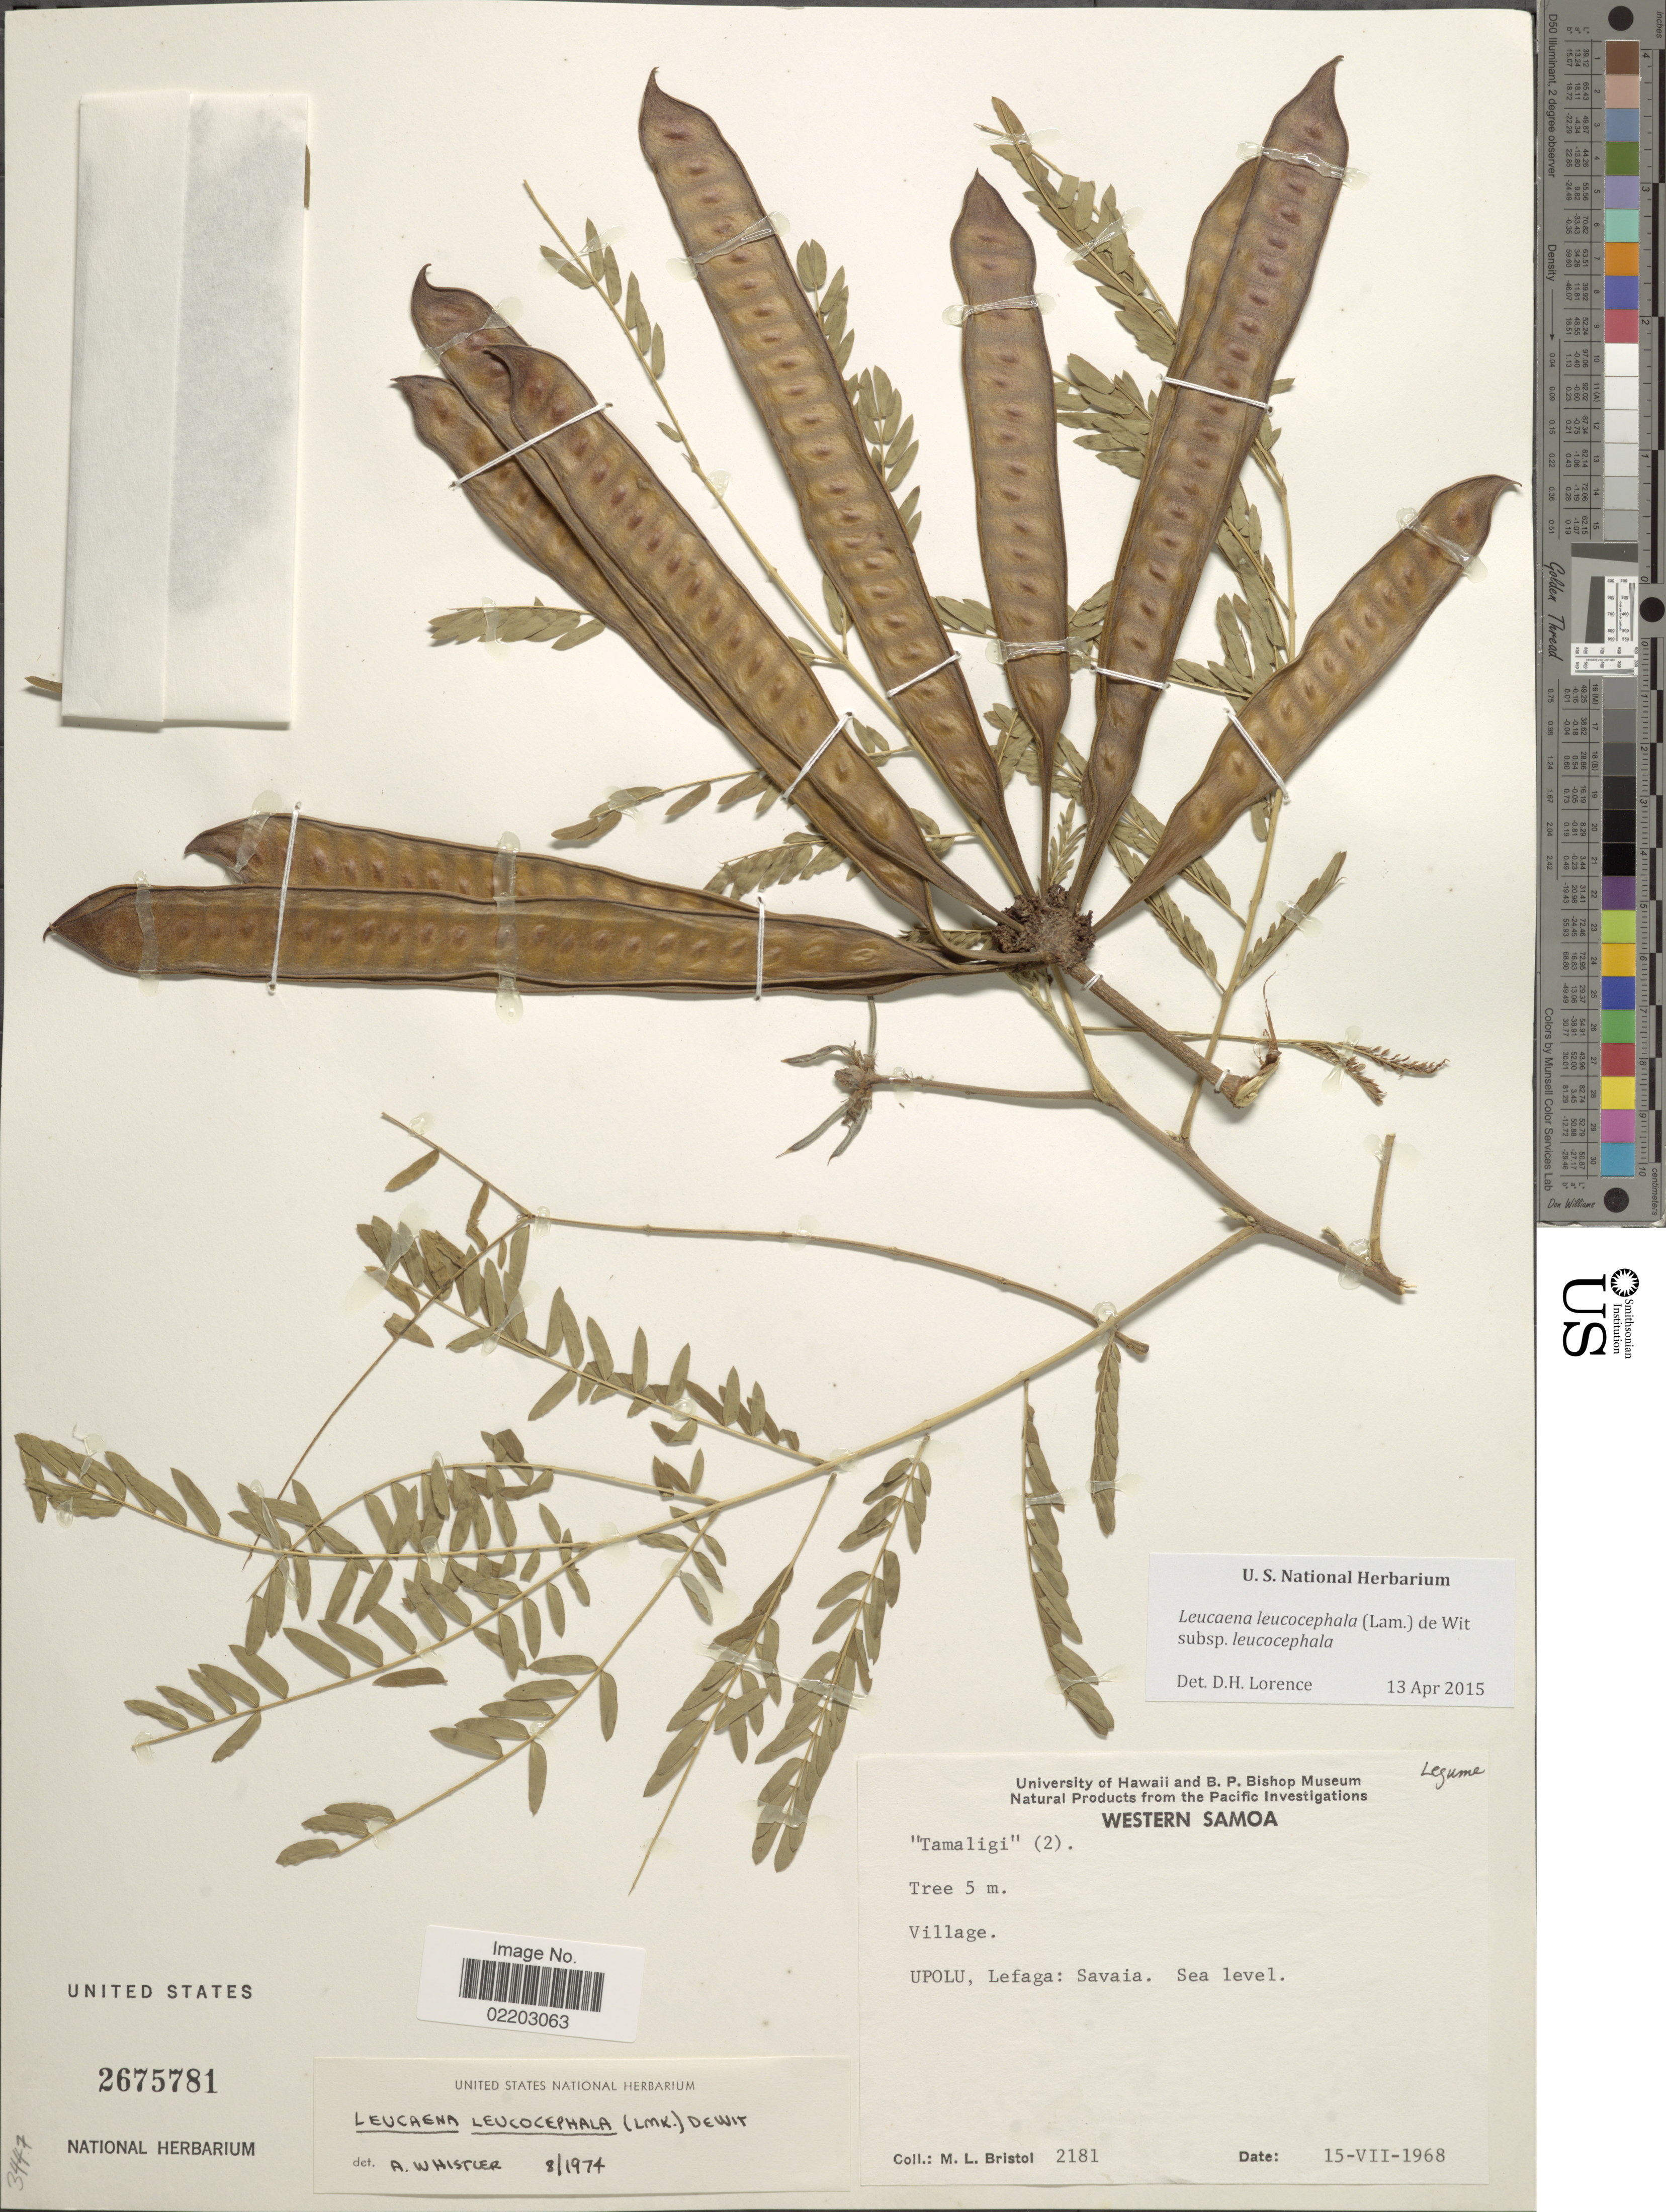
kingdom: Plantae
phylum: Tracheophyta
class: Magnoliopsida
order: Fabales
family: Fabaceae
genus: Leucaena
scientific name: Leucaena leucocephala subsp. leucocephala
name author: (Lam.) de Wit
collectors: M. L. Bristol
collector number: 2181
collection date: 1968-07-15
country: Samoa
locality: Western Samoa. Upolu, Lefaga. Village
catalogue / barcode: US 2675781